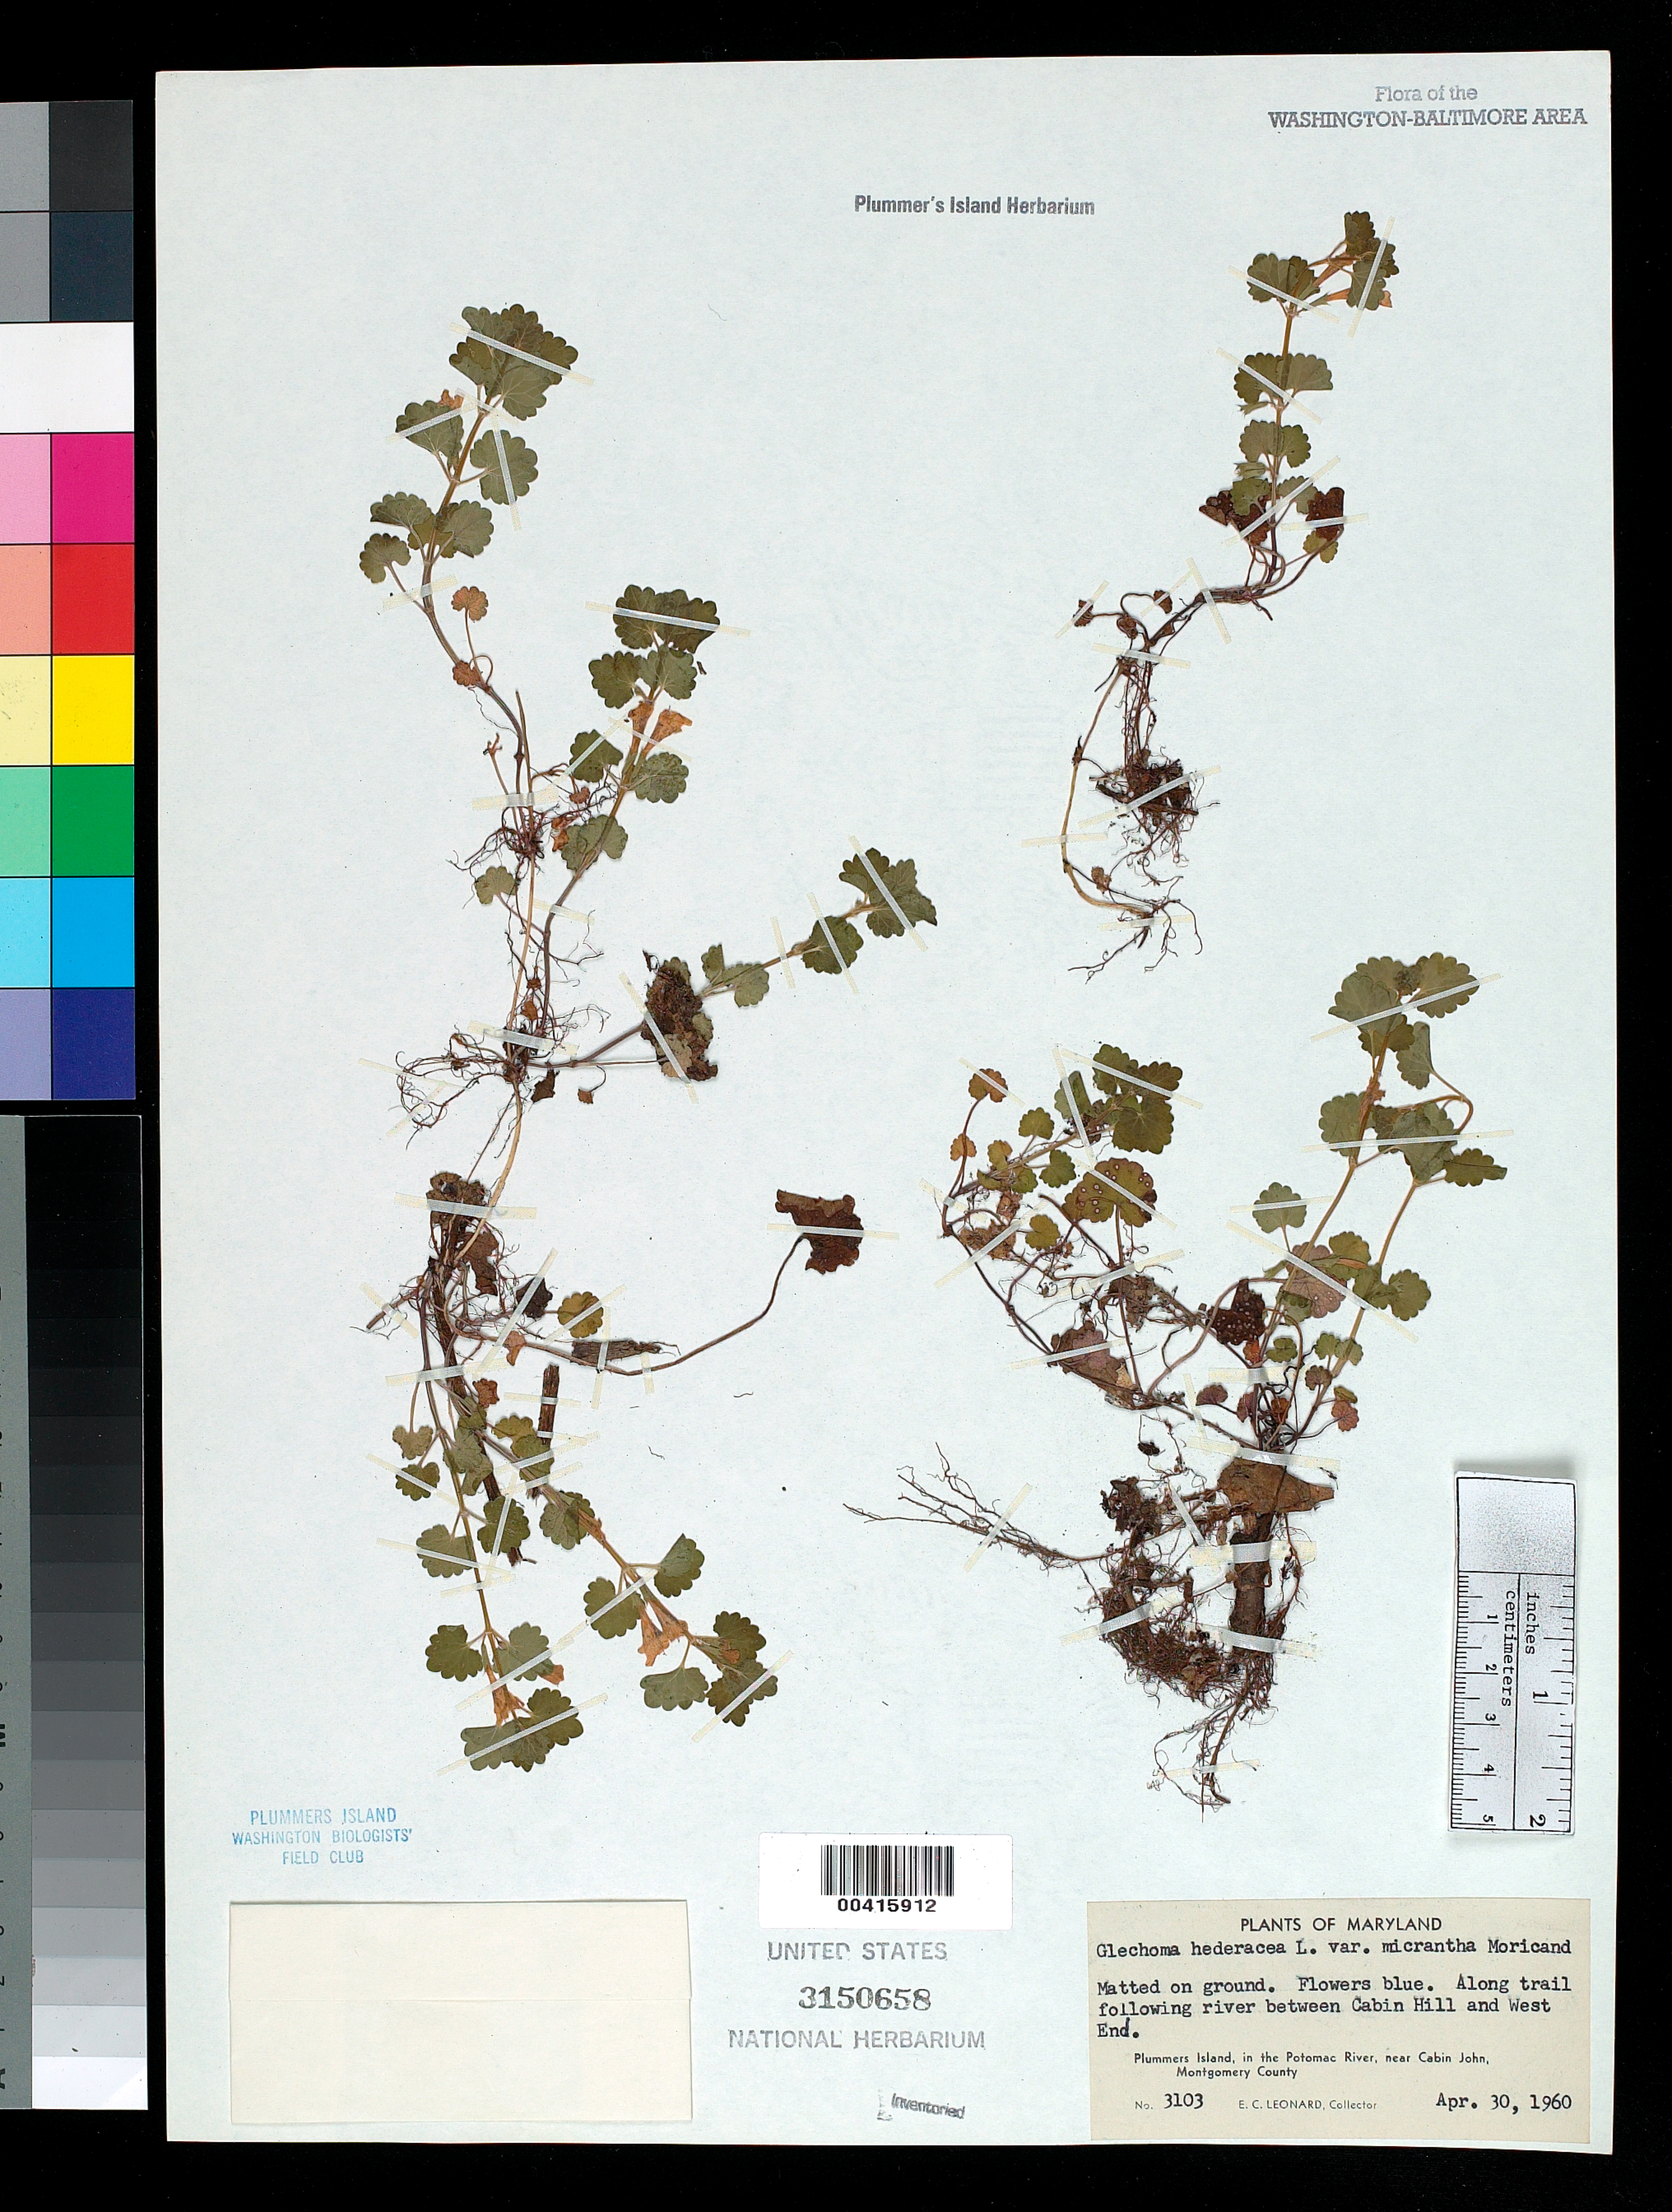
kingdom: Plantae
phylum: Tracheophyta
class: Magnoliopsida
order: Lamiales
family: Lamiaceae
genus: Glechoma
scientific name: Glechoma hederacea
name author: L.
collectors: E. C. Leonard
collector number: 3103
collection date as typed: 30 Apr 1960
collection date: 1960-04-30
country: United States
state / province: Maryland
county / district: Montgomery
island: Plummers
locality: Plummer's Island; along trail following river between Cabin Hill and west end C. & O. Canal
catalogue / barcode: US 3150658